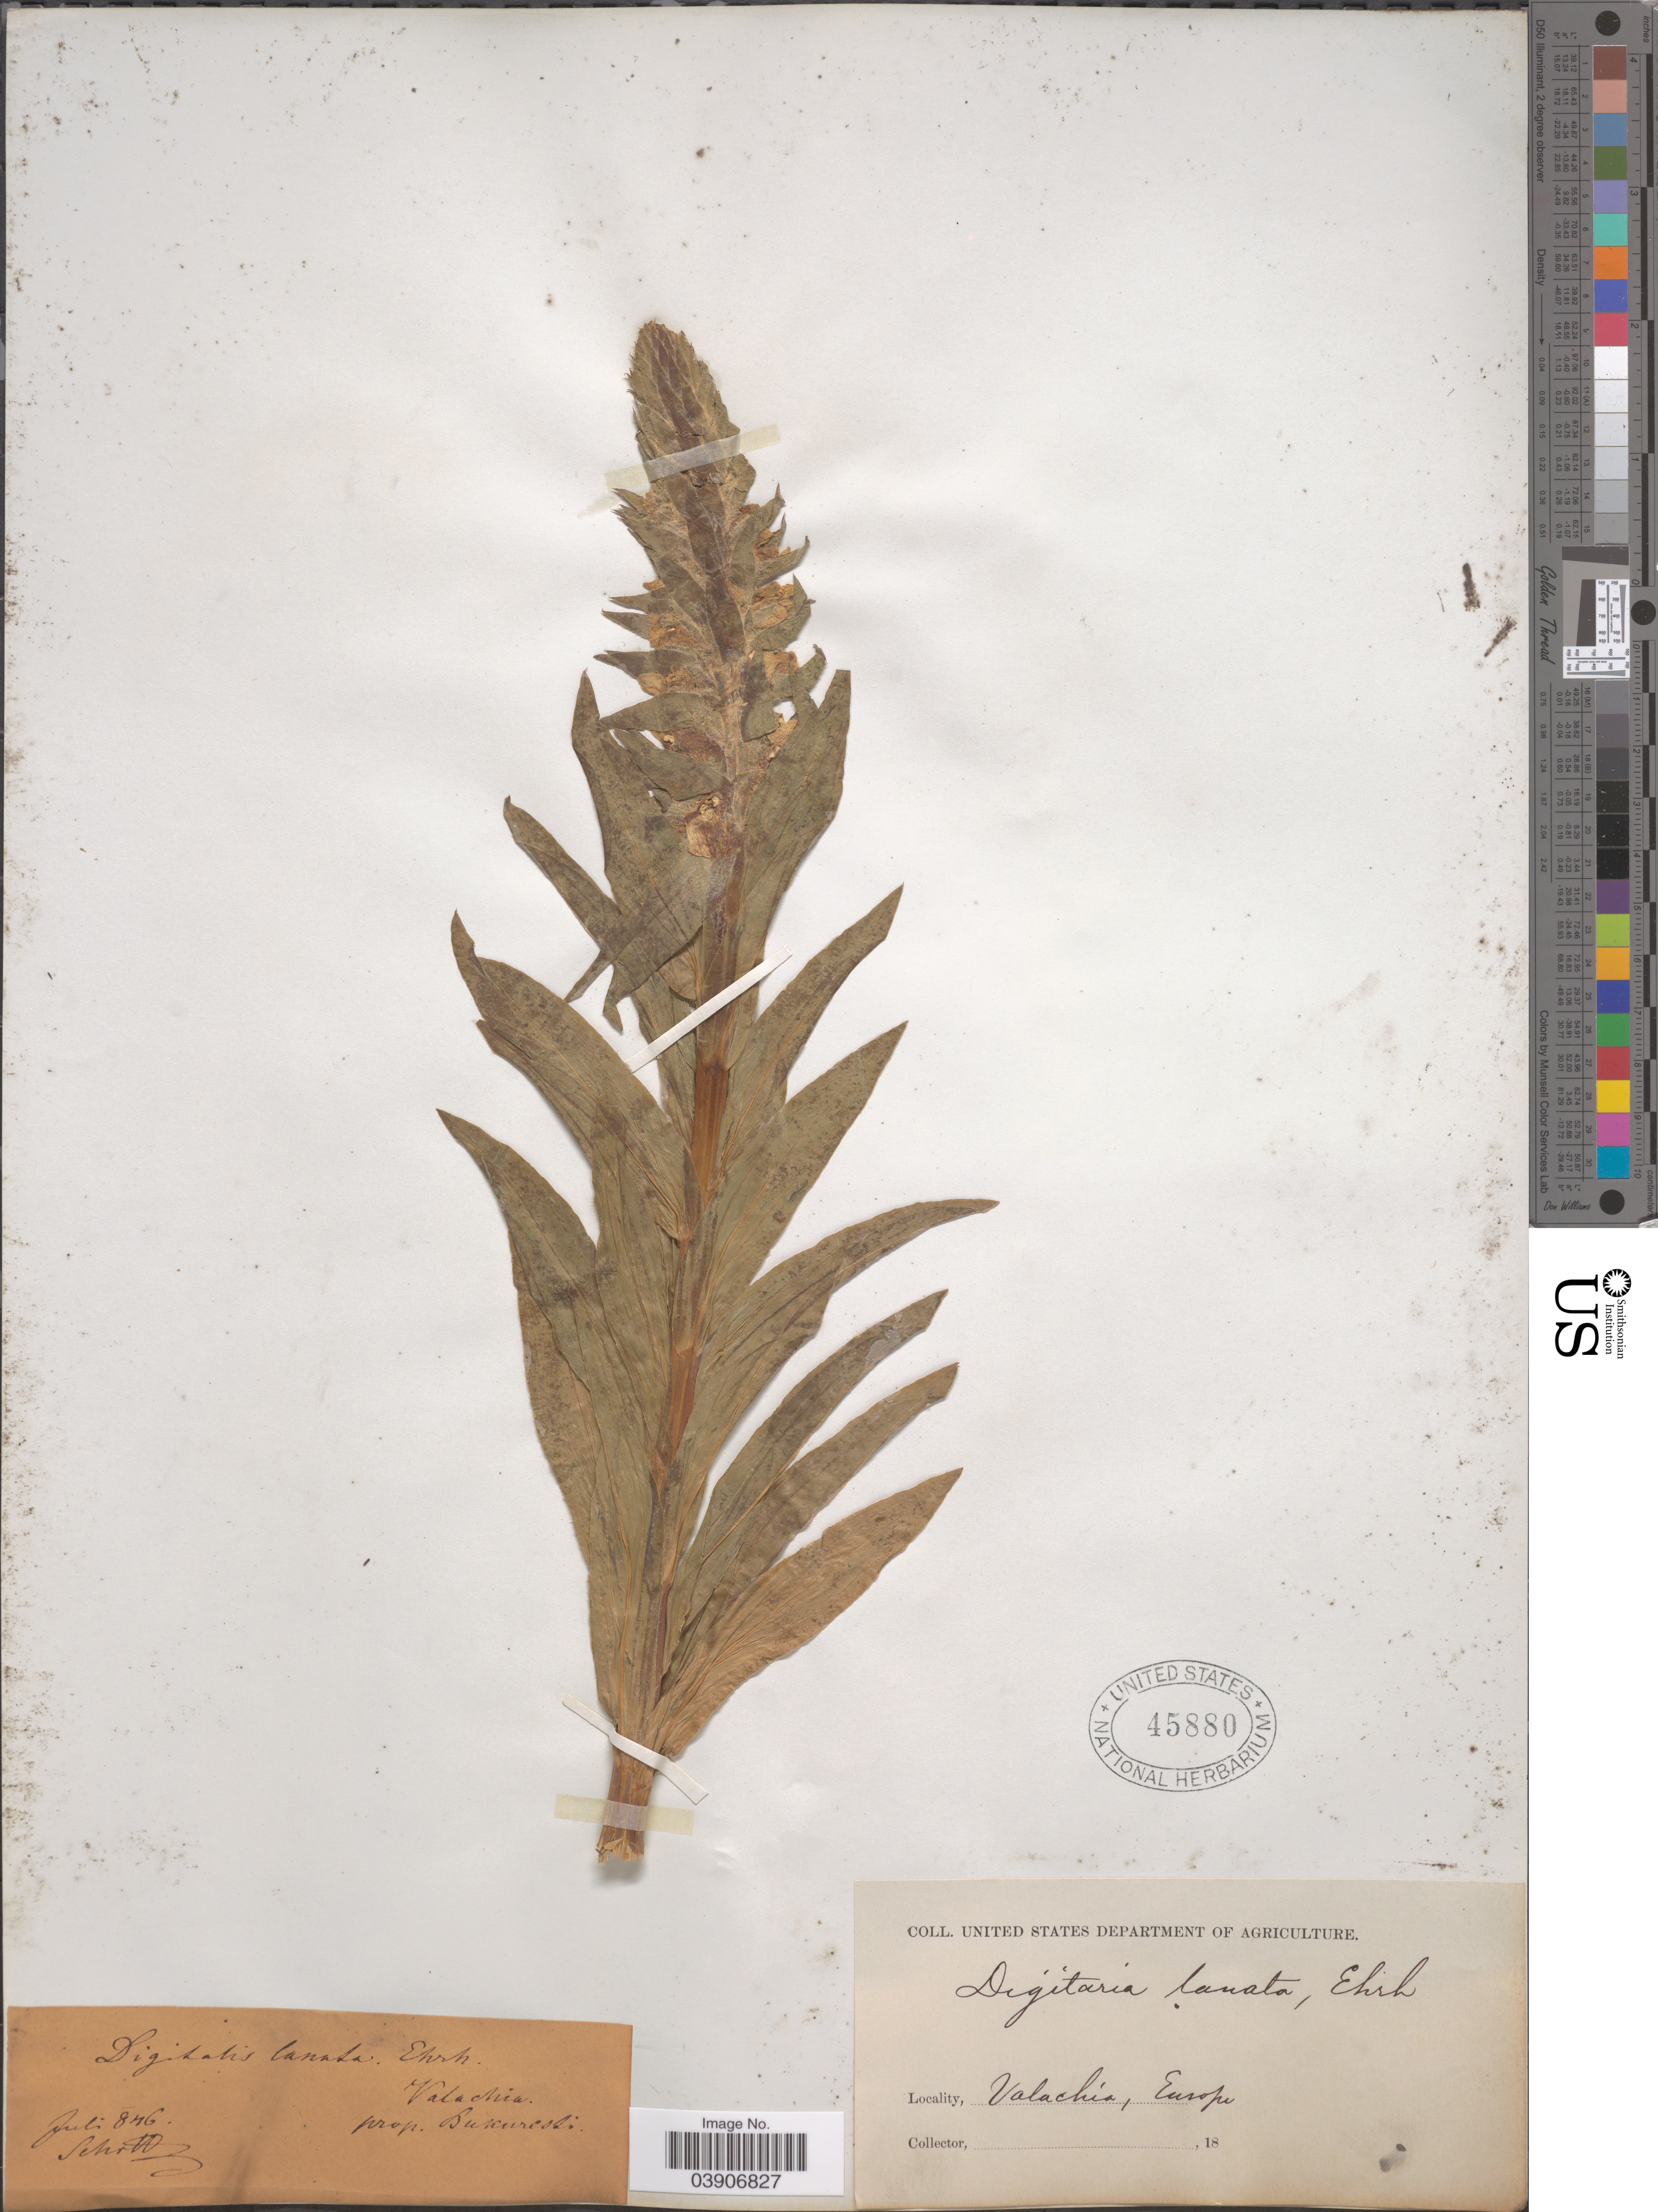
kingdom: Plantae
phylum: Tracheophyta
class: Magnoliopsida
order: Lamiales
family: Plantaginaceae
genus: Digitalis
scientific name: Digitalis lanata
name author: Ehrh.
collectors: Schott, --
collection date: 1846-07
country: Romania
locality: Europe. Valachia. Prop. Bukarest.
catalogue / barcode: US 45880